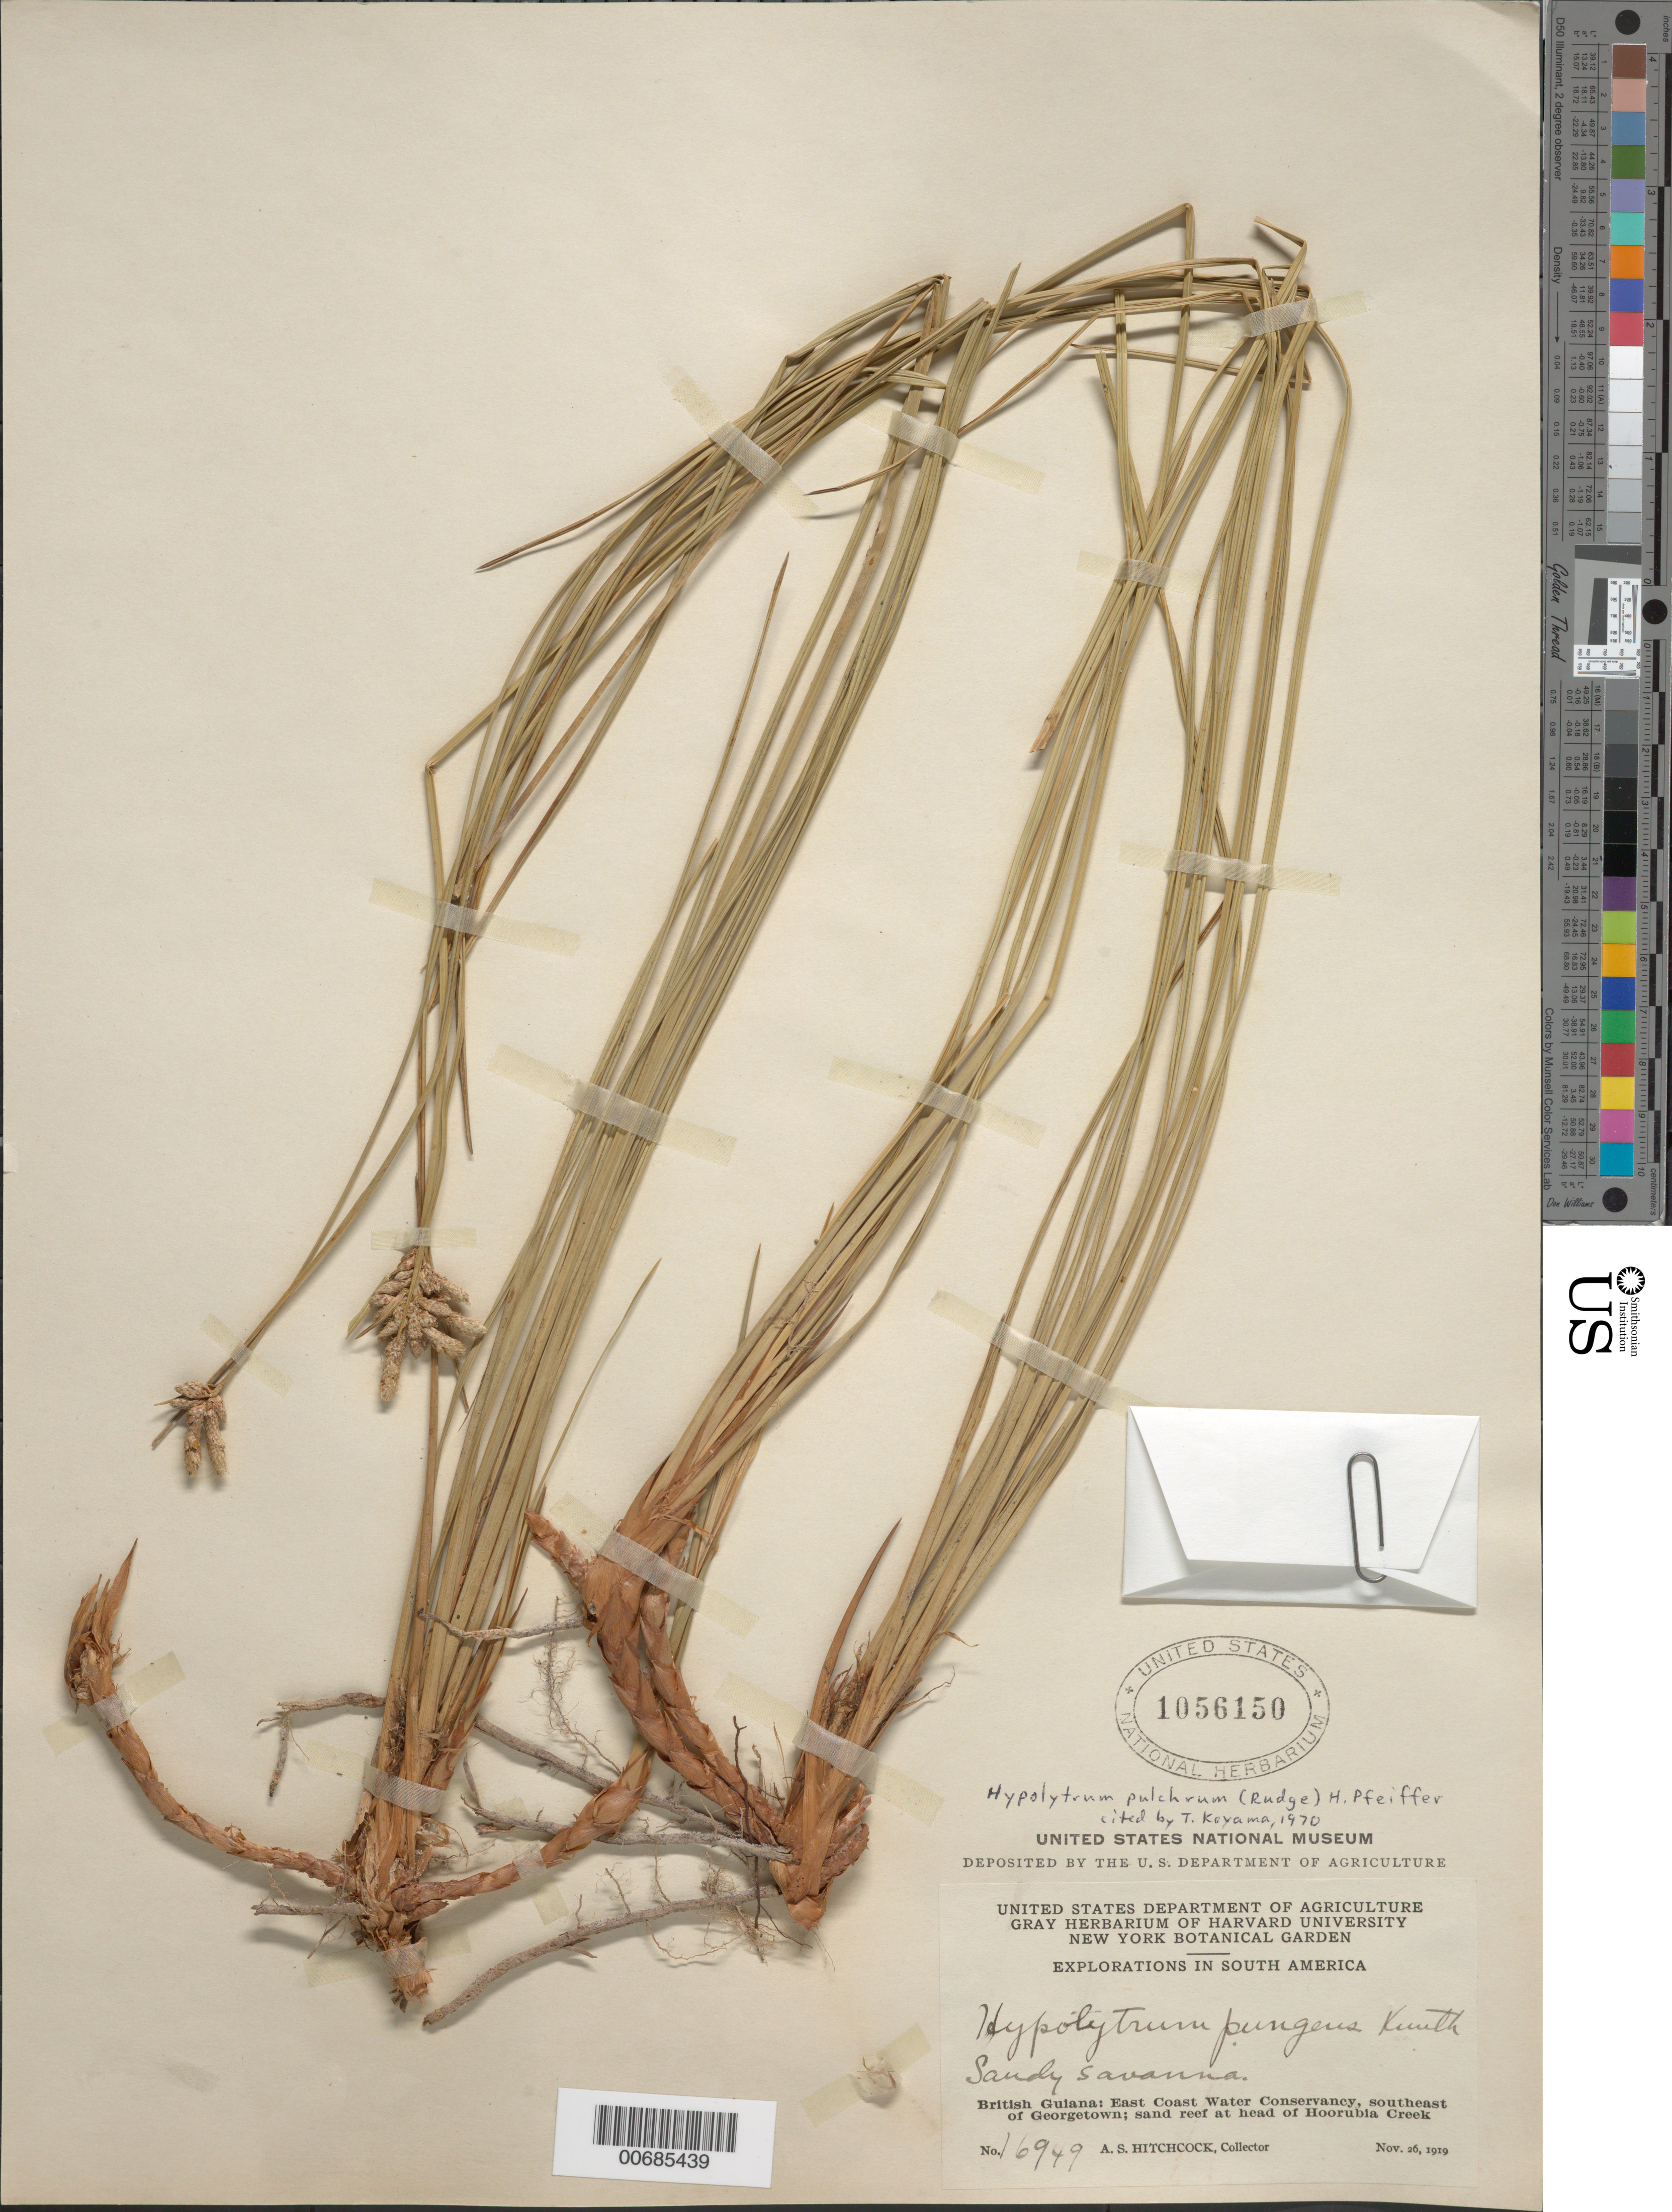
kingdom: Plantae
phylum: Tracheophyta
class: Liliopsida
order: Poales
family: Cyperaceae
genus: Hypolytrum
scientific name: Hypolytrum pulchrum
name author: (Rudge) H. Pfeiff.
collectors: A. S. Hitchcock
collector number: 16949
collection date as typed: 26-Nov-19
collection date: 1919-11-26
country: Guyana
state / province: Demerara-Mahaica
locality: Hoorubea Creek, head of, SE of Georgetown, East Coast Water Conservancy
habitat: Sandy savanna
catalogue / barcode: US 1056150